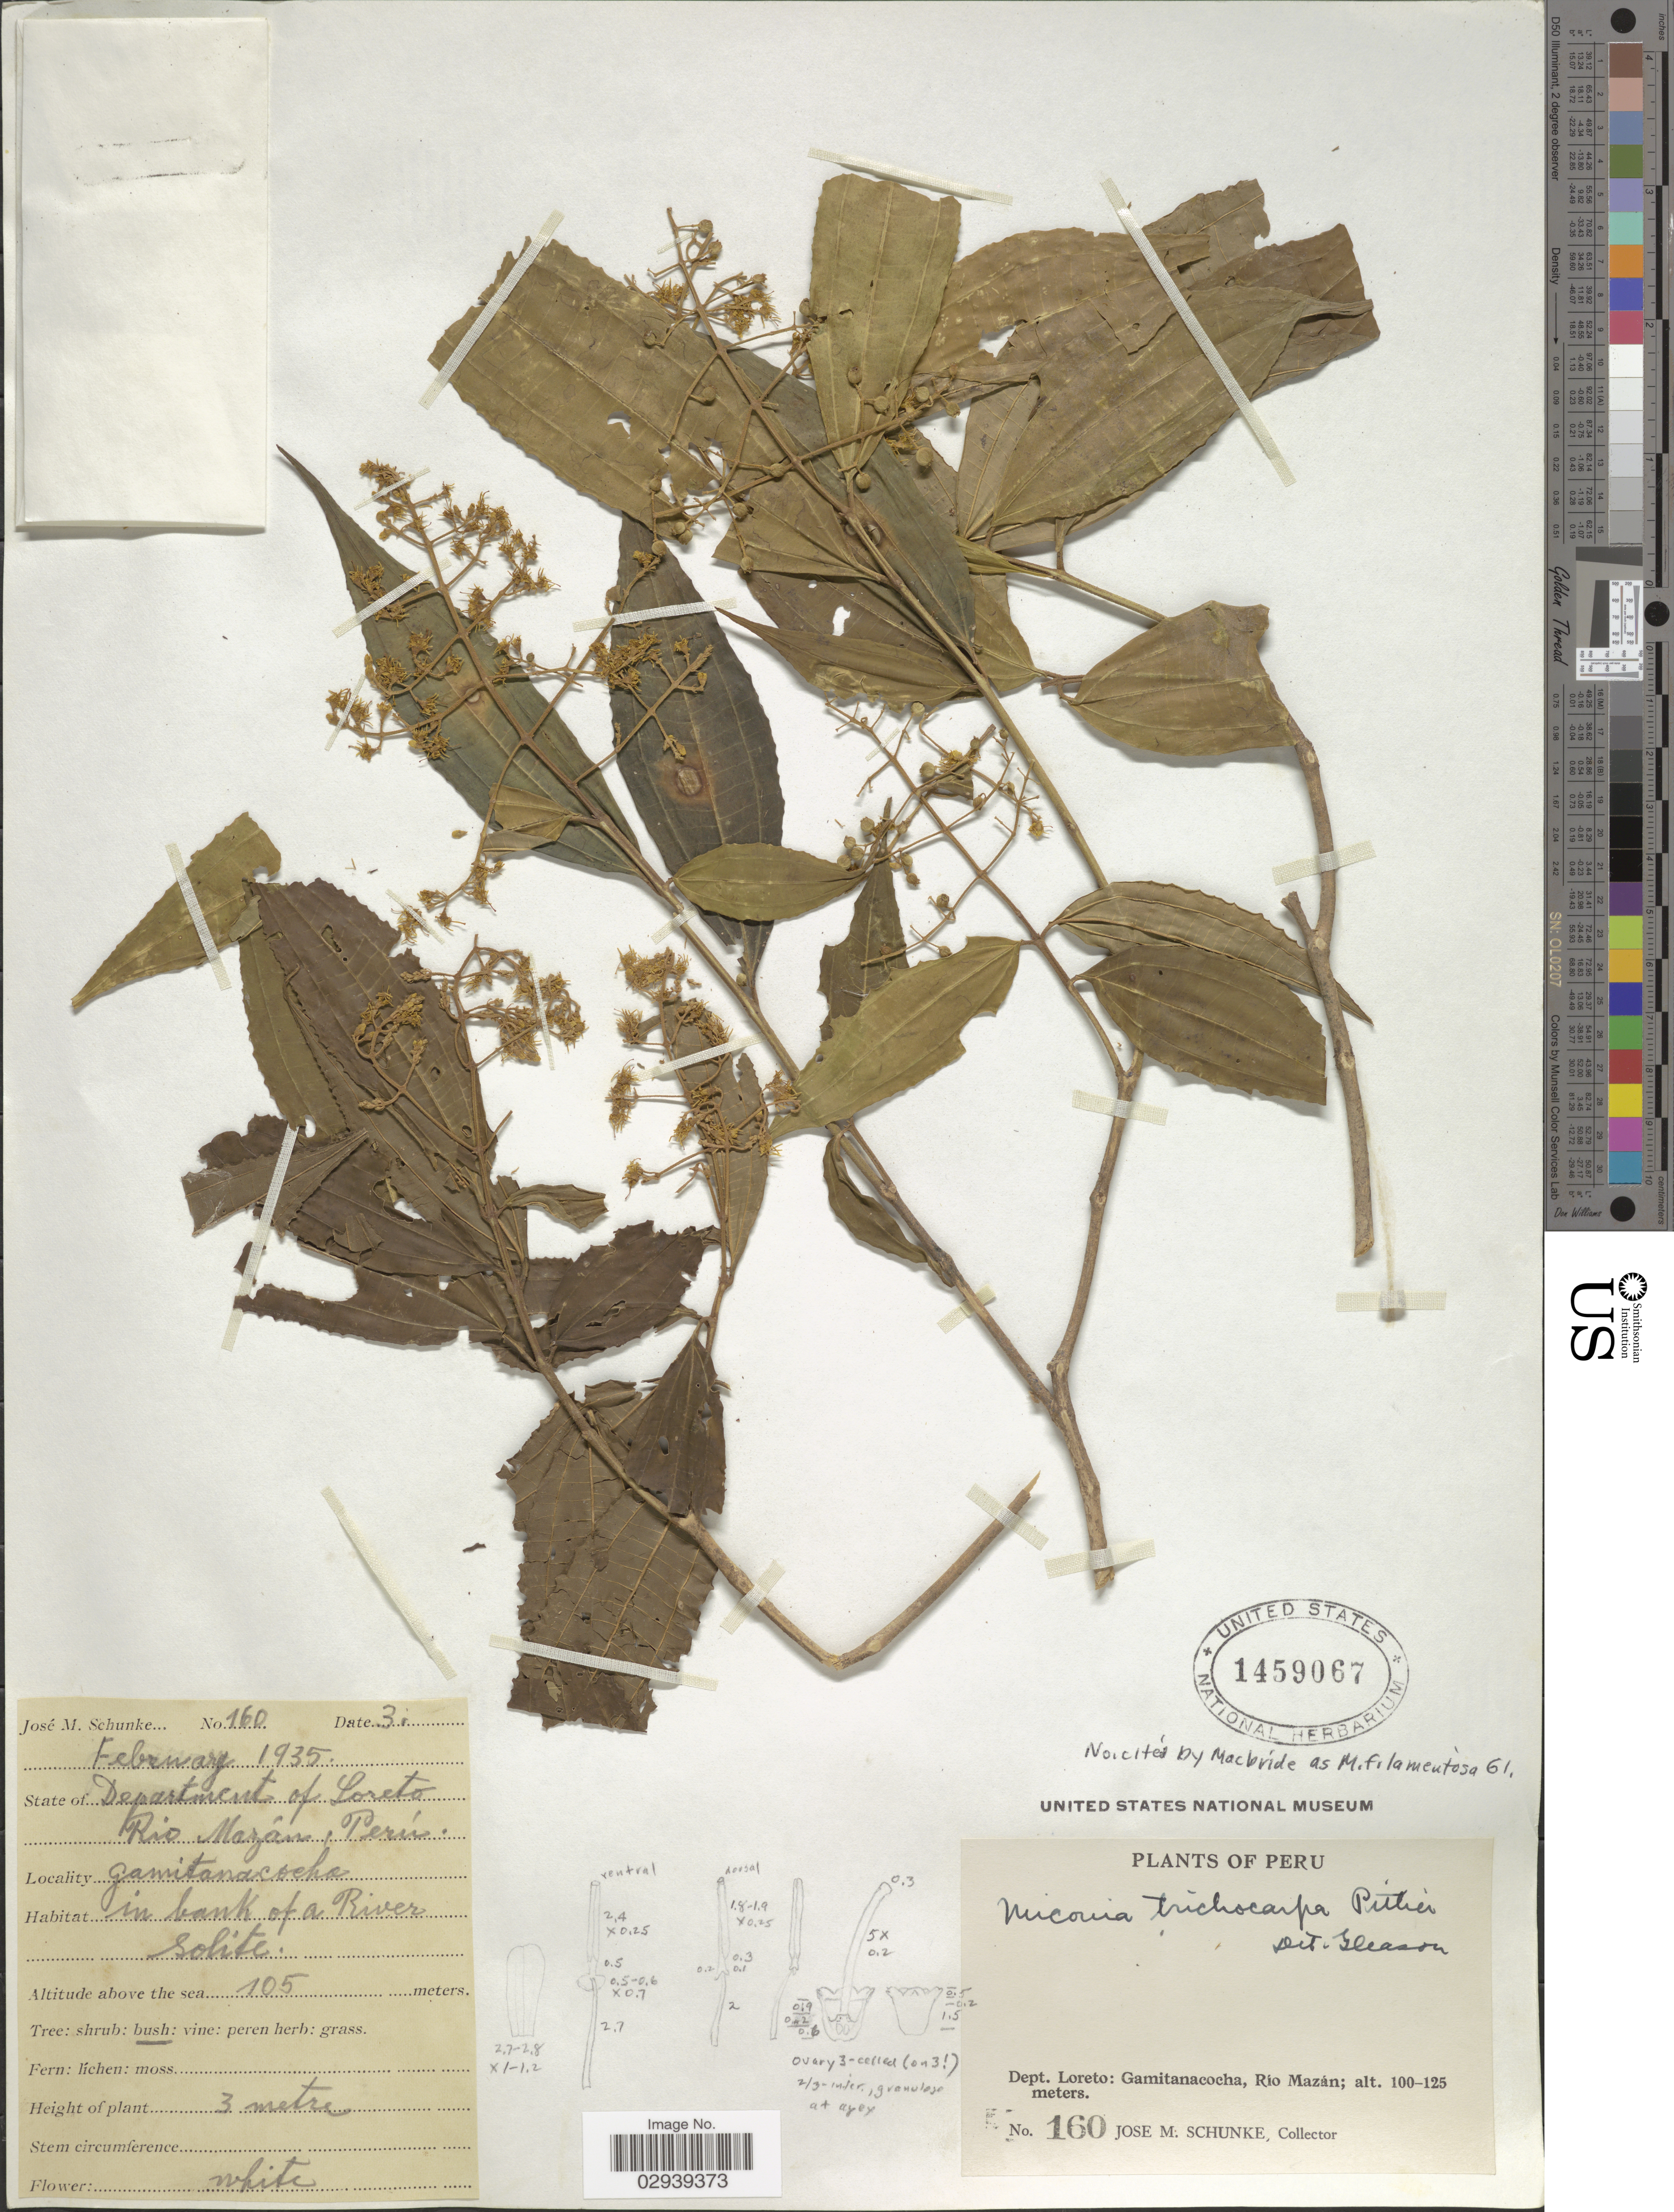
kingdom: Plantae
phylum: Tracheophyta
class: Magnoliopsida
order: Myrtales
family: Melastomataceae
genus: Miconia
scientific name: Miconia filamentosa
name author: Gleason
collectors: J. M. Schunke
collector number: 160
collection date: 1935-02-03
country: Peru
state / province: Loreto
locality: Department of Loreto: Gamitanacocha, Rio Mazán.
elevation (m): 105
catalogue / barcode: US 1459067